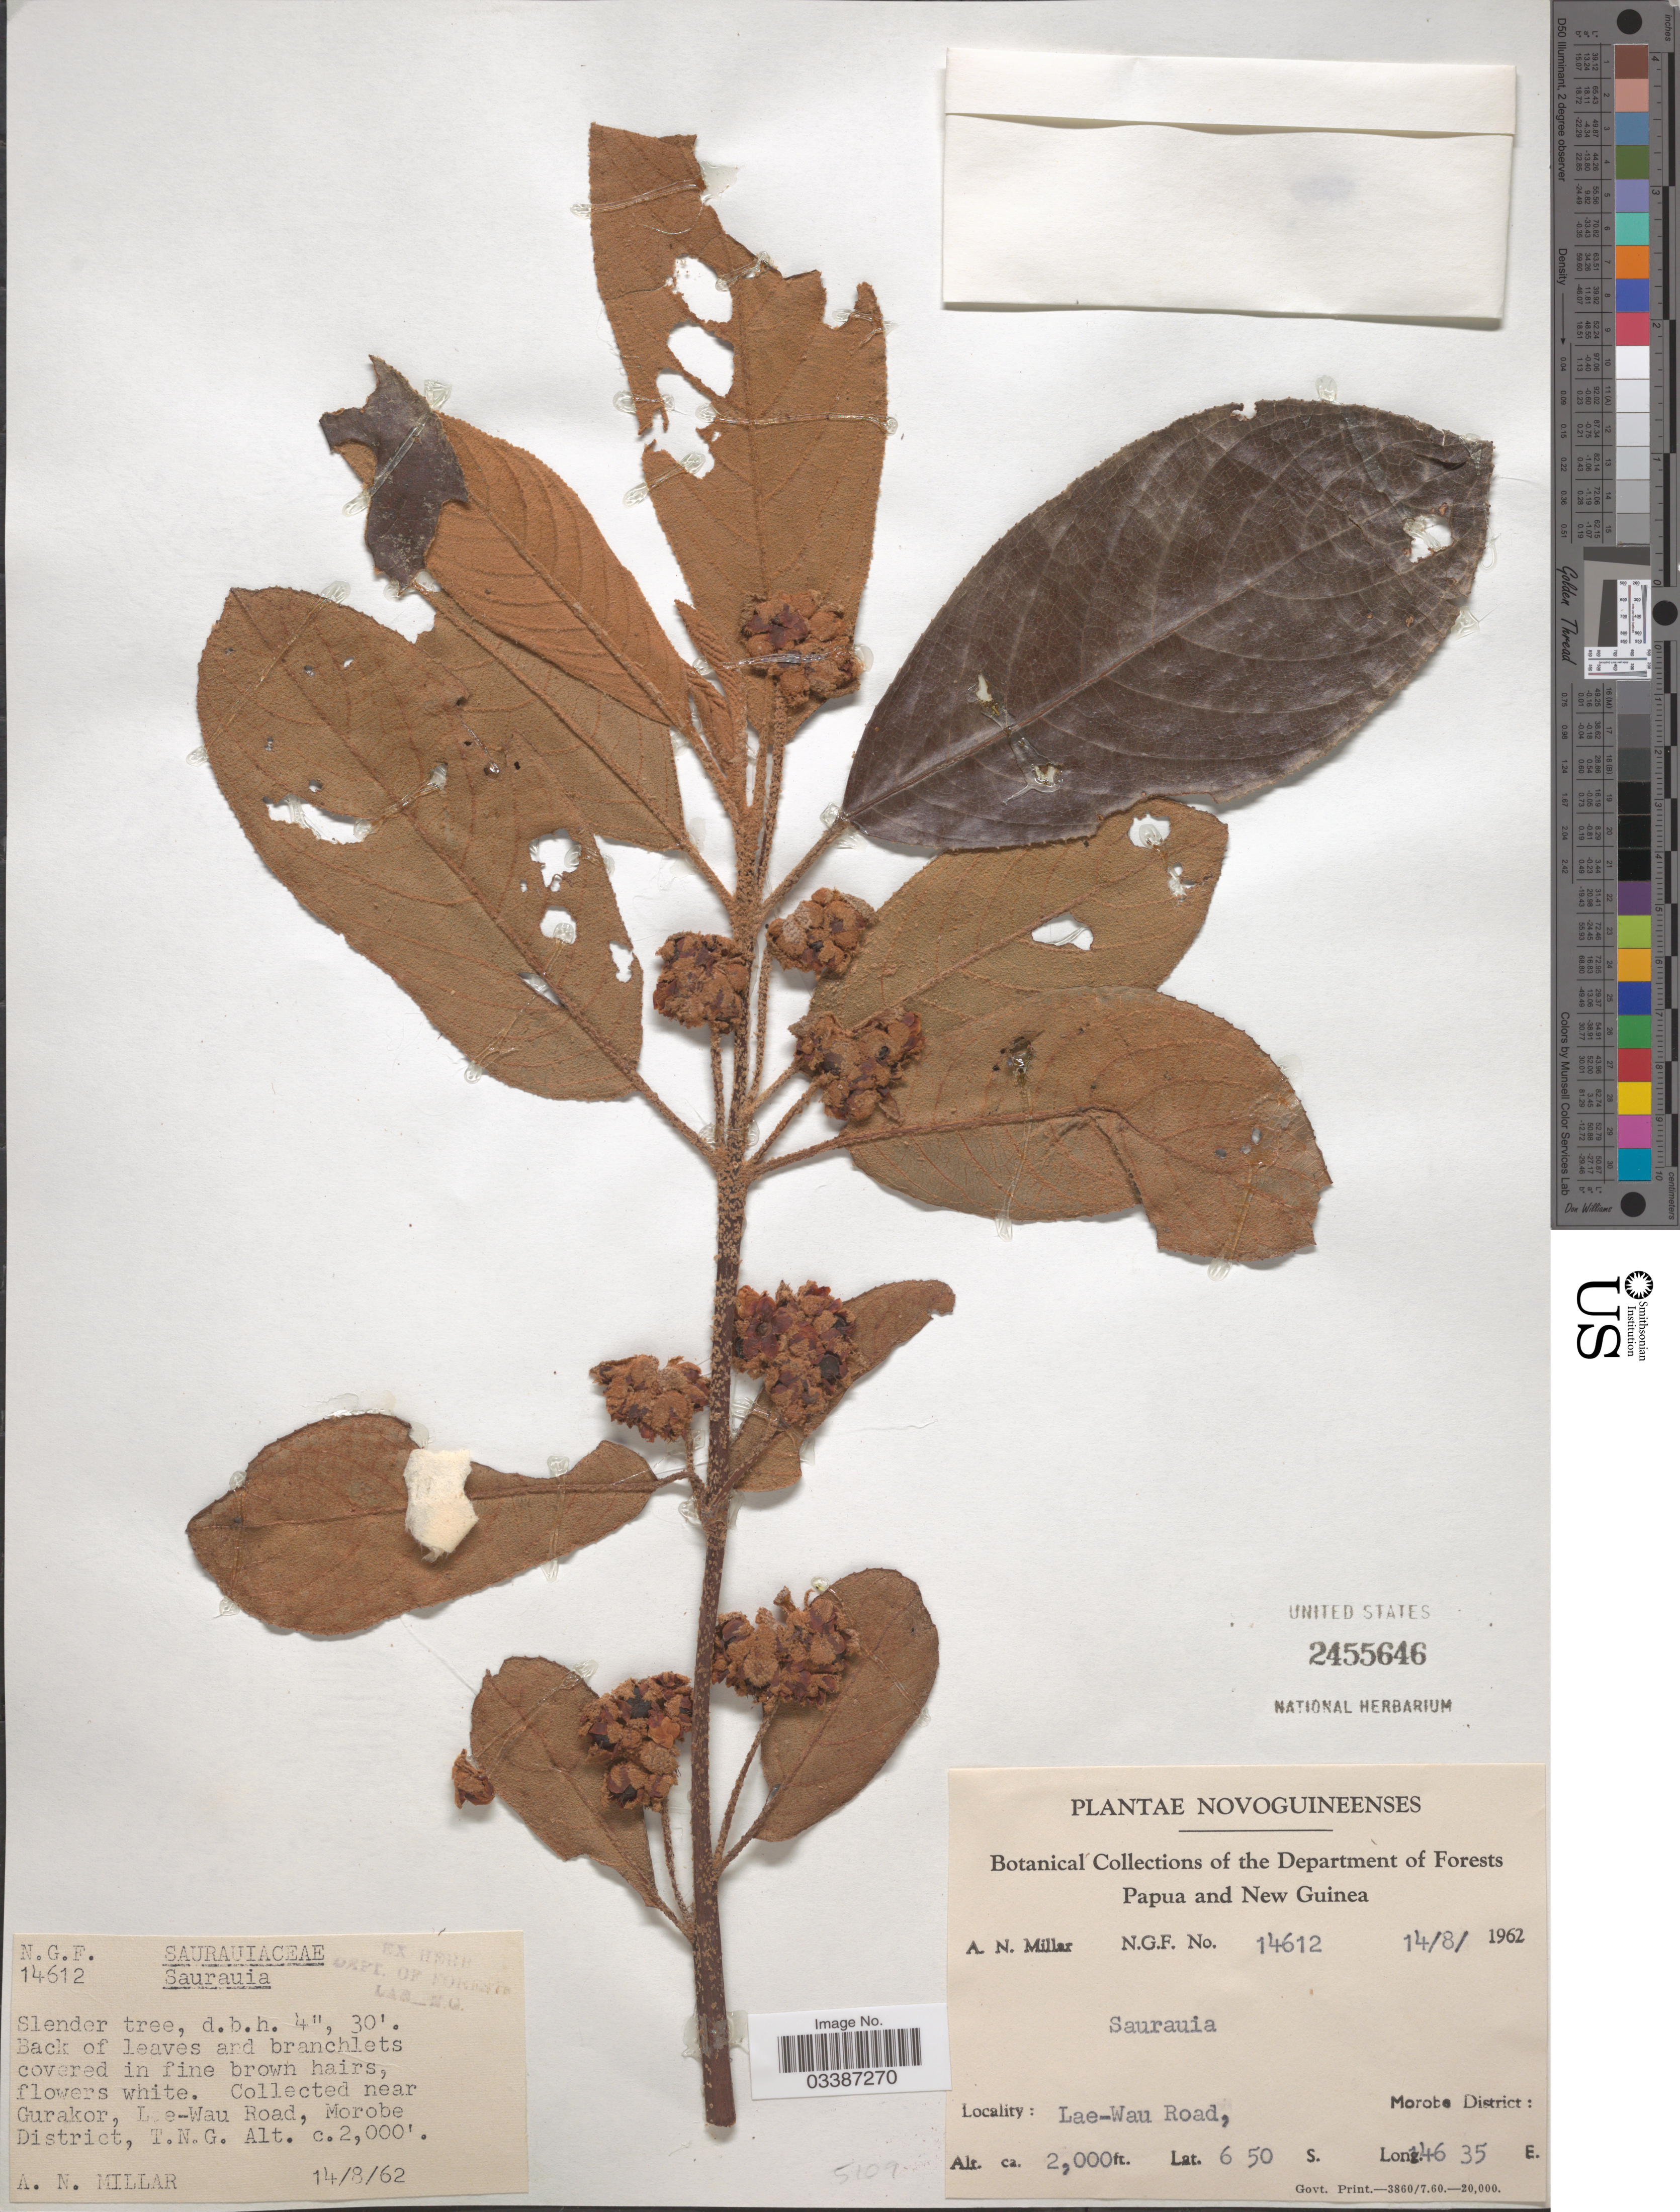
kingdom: Plantae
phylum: Tracheophyta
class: Magnoliopsida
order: Ericales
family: Actinidiaceae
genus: Saurauia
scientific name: Saurauia sp.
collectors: A. Miller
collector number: NGF 14612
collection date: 1962-08-14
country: Papua New Guinea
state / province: Morobe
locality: Near Gurakor, Lae-Wau Road, Morobe District, T.N.G.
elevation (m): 610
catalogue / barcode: US 2455646